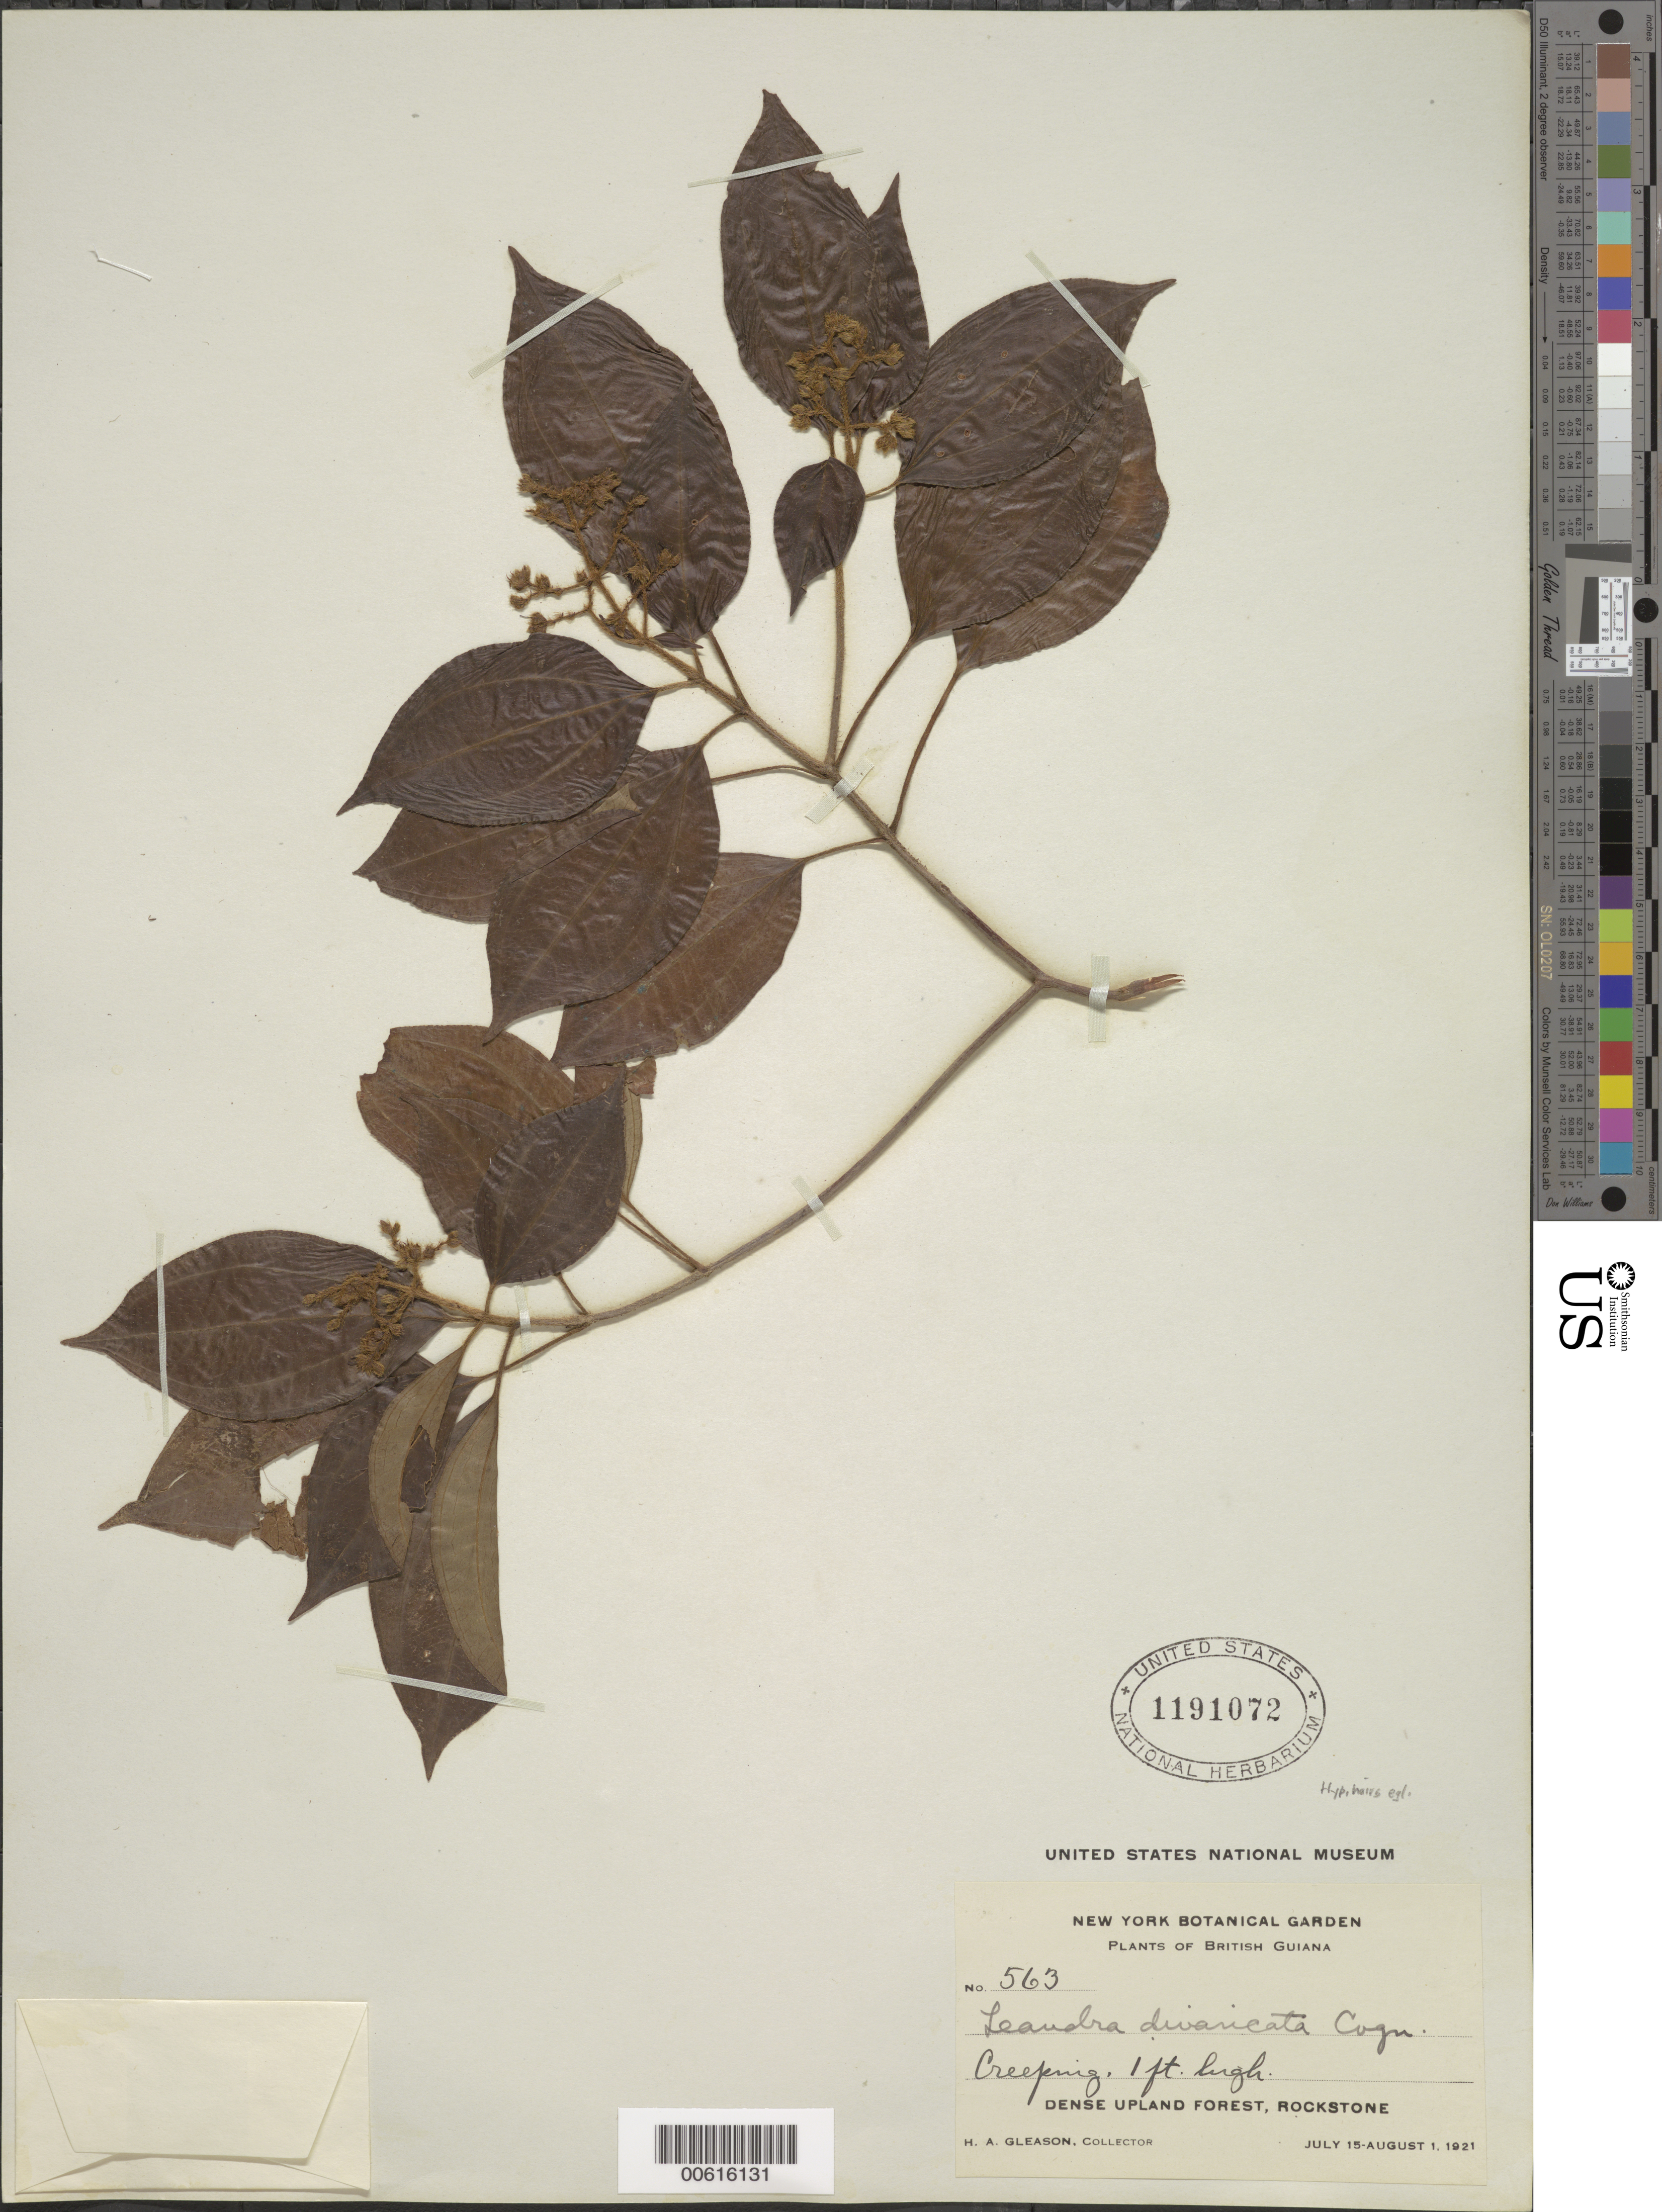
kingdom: Plantae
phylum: Tracheophyta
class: Magnoliopsida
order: Myrtales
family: Melastomataceae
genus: Leandra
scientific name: Leandra divaricata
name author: (Naudin) Cogn.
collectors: H. A. Gleason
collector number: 563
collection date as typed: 15-Jul-21 to 1-Aug-21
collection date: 1921-07-15/1921-08-01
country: Guyana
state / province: U. Demerara-Berbice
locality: Rockstone, in and about the village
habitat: Dense upland forest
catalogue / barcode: US 1191072